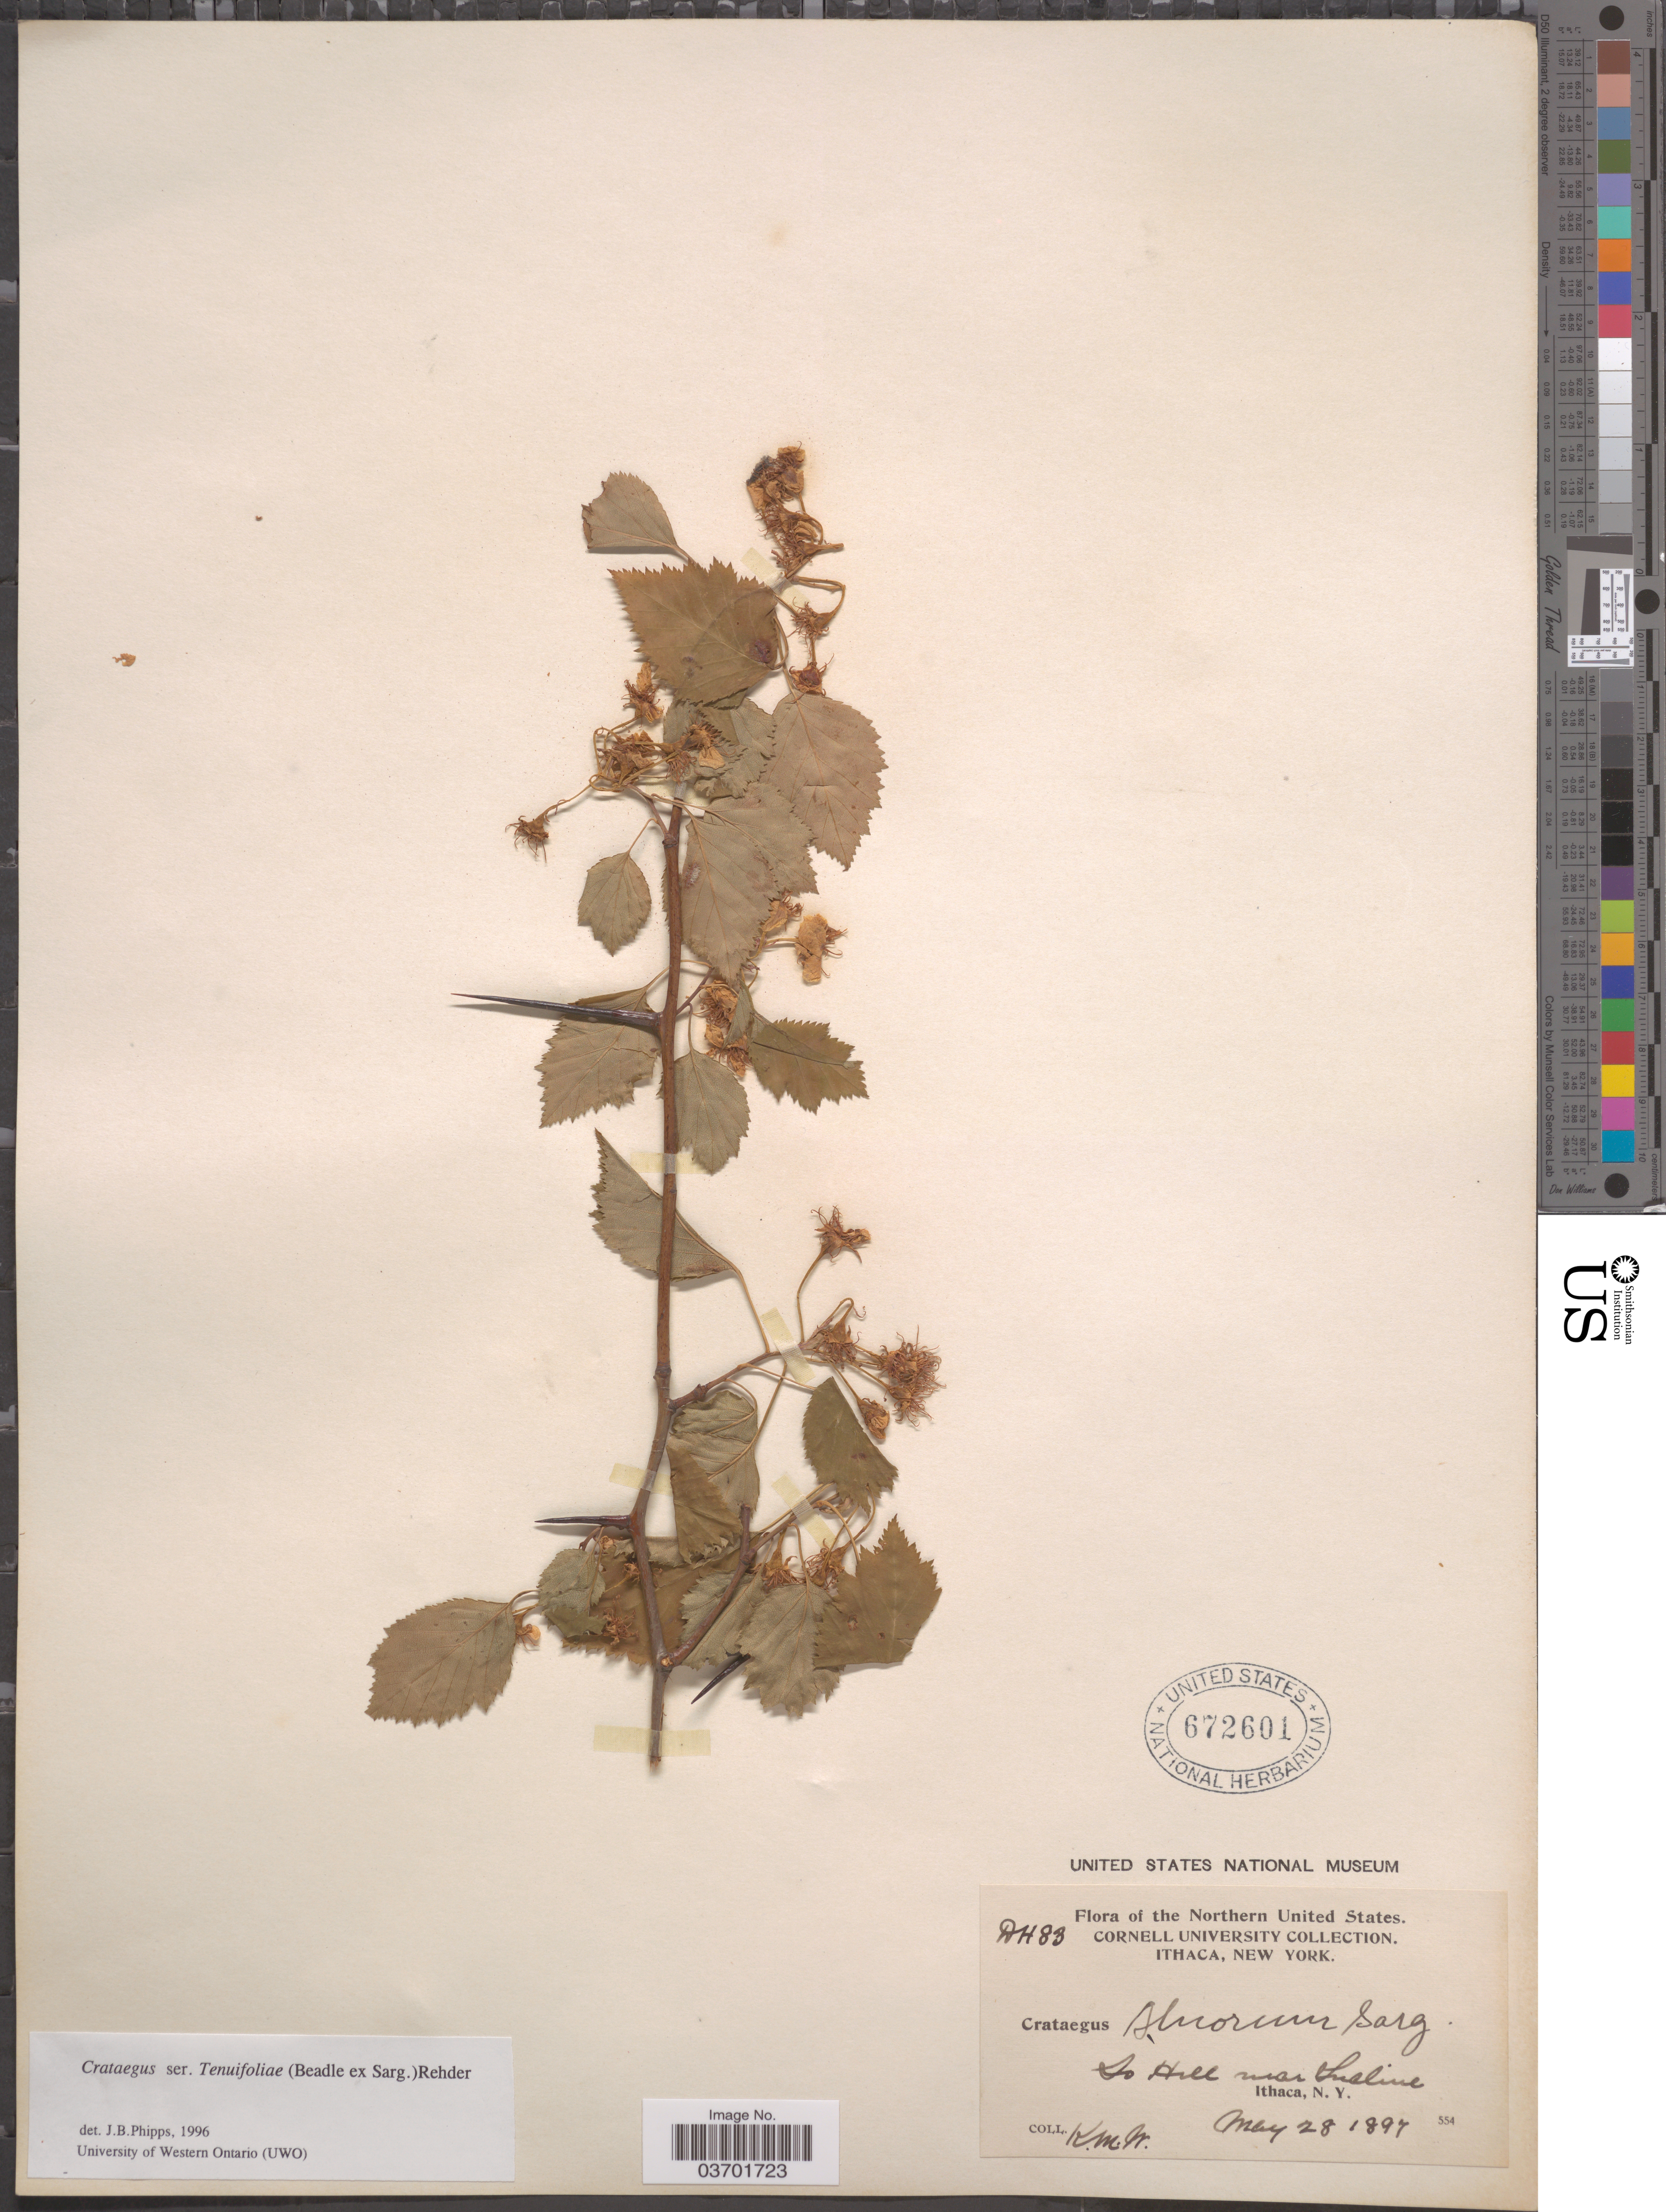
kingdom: Plantae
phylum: Tracheophyta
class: Magnoliopsida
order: Rosales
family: Rosaceae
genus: Crataegus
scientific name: Crataegus schuettei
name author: Ashe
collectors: K. M. W.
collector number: DH83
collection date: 1897-05-28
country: United States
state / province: New York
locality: Northern United States. So Hill near Incline. Ithaca.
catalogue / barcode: US 672601